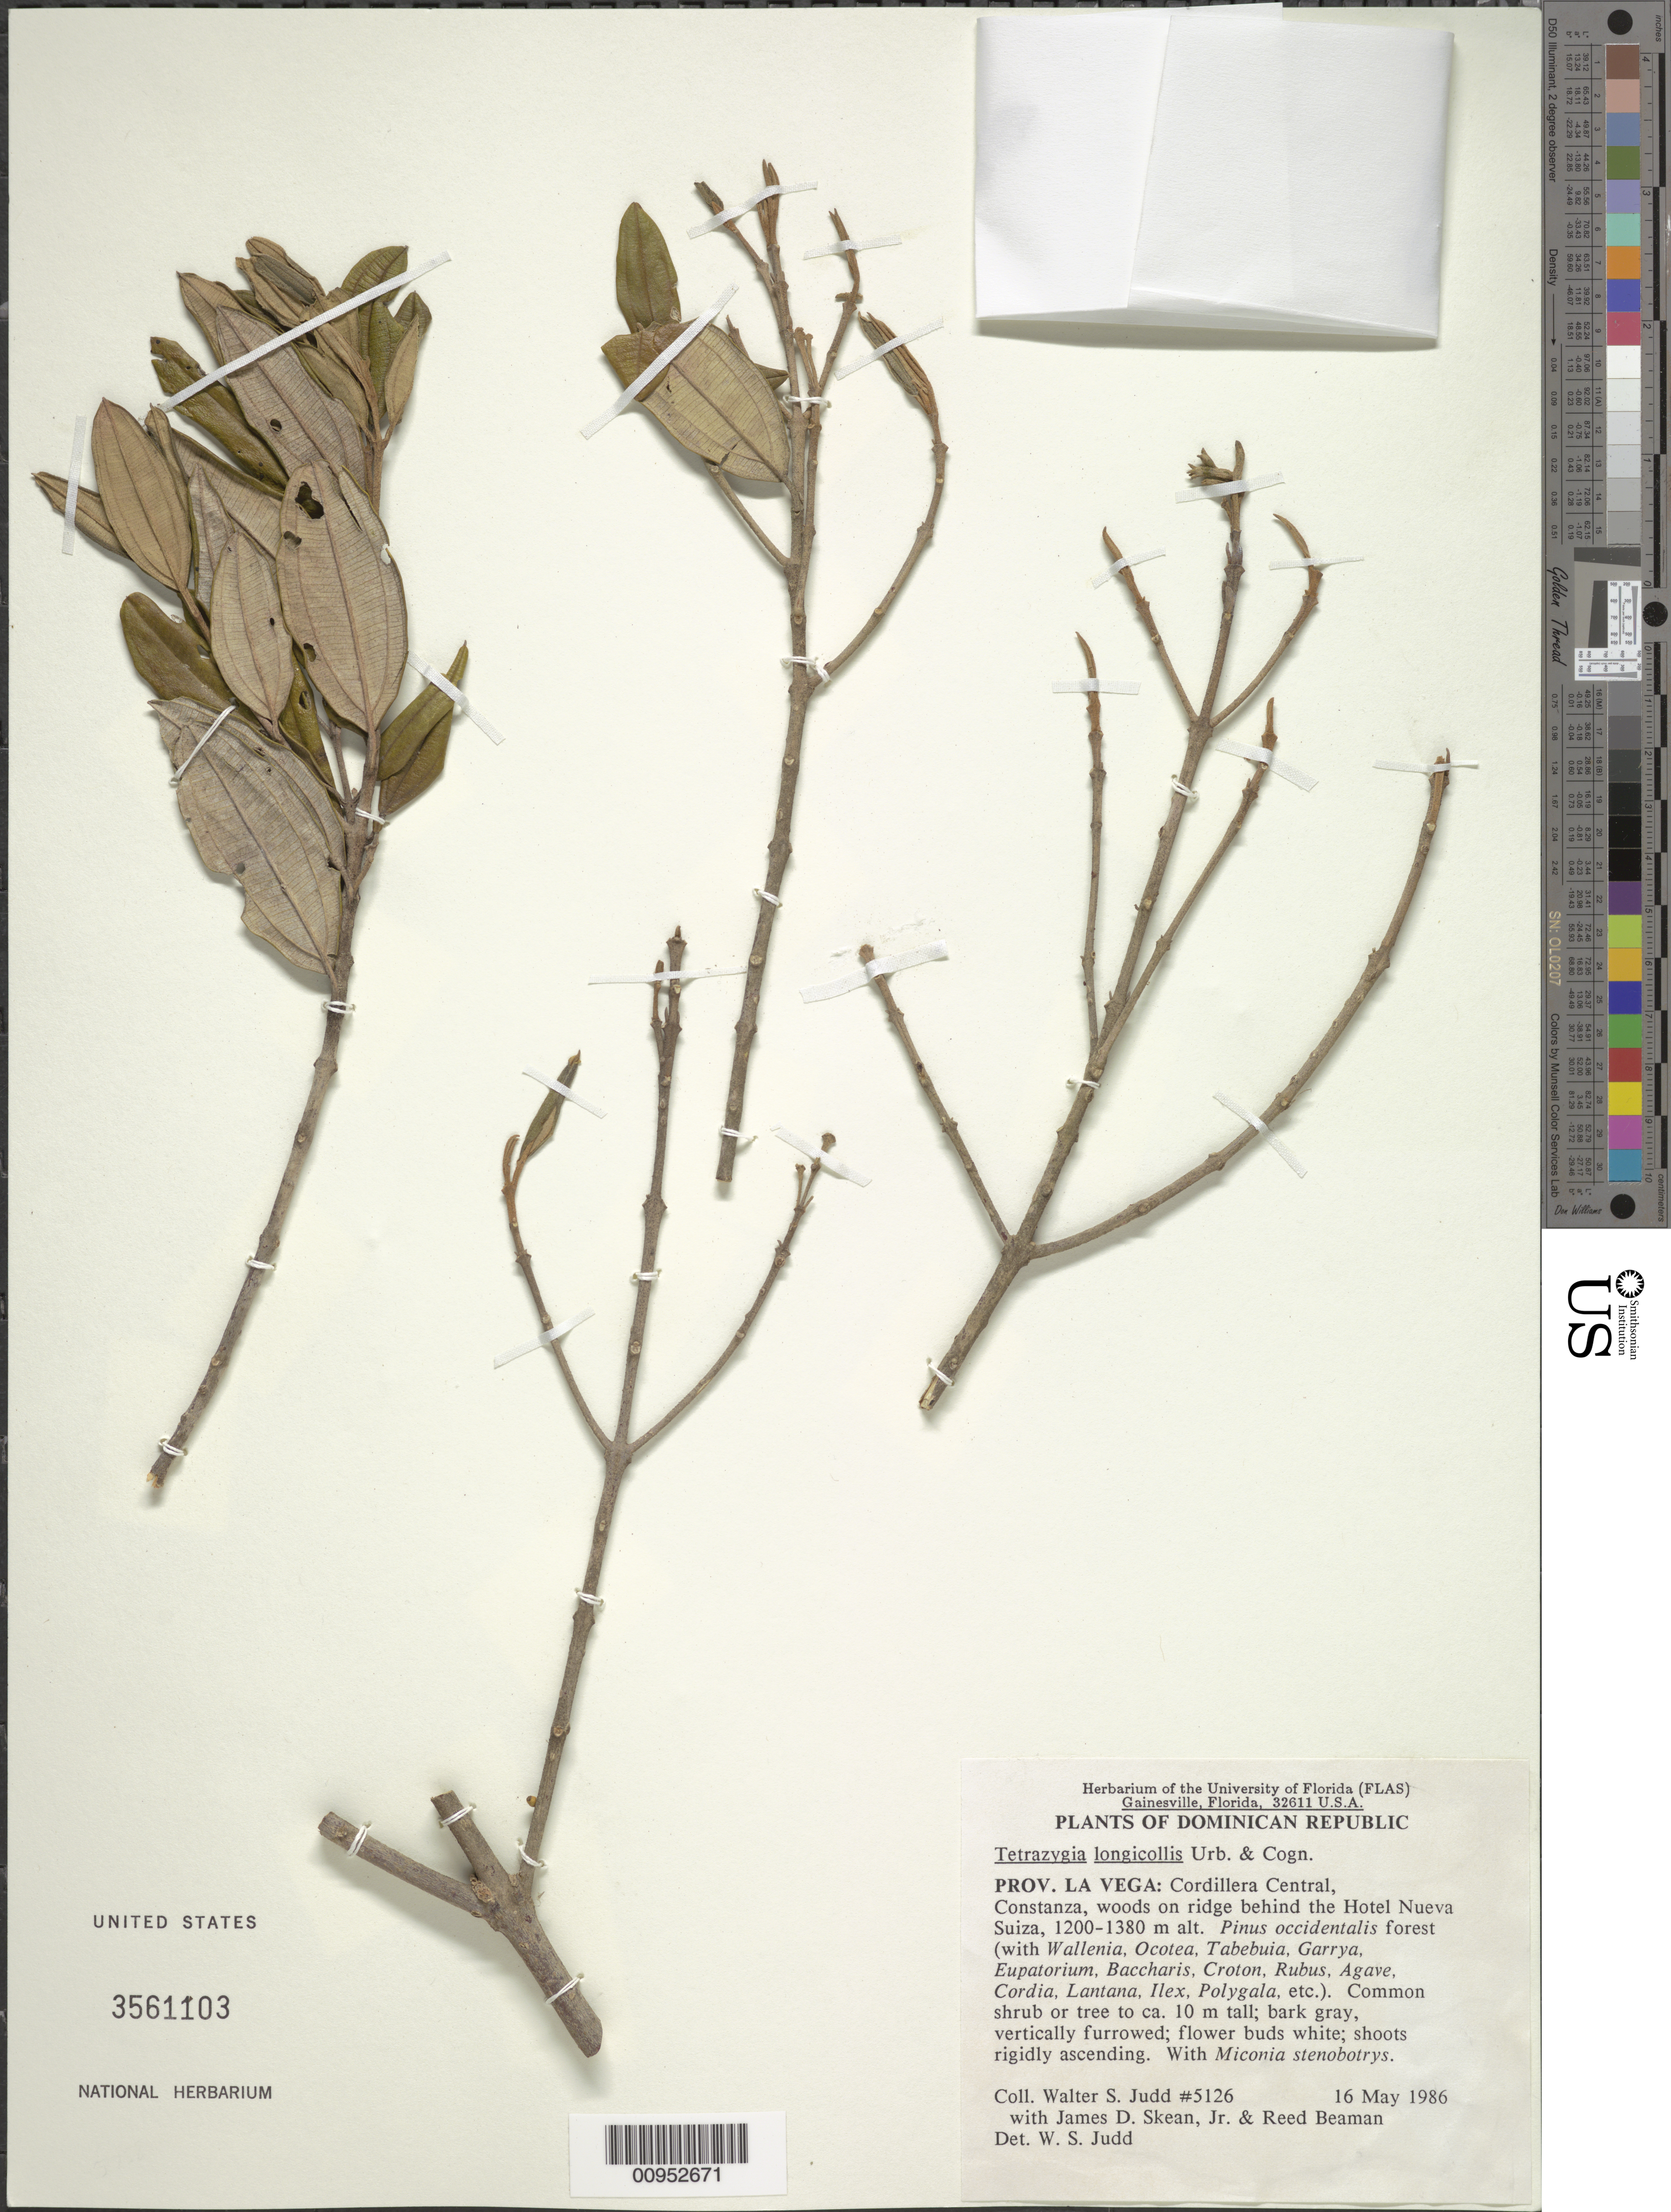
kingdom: Plantae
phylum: Tracheophyta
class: Magnoliopsida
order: Myrtales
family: Melastomataceae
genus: Tetrazygia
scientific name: Tetrazygia longicollis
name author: Urb. & Cogn.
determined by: Judd, Walter S.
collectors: W. S. Judd, J. D. Skean & R. S. Beaman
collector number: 5126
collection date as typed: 16 May 1986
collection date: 1986-05-16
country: Dominican Republic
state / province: La Vega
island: Hispaniola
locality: Cordillera Central, Constanza, ridge behind the Hotel Nueva Suiza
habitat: Pinus occidentalis forest (with Wallenia, Ocotea, Tabebuia, Carrya, Eupatorium, Baccharis, Croton, Rubus, Agave, Cordia, Lantana, Ilex, Polygala, etc.)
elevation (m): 1200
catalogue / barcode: US 3561103